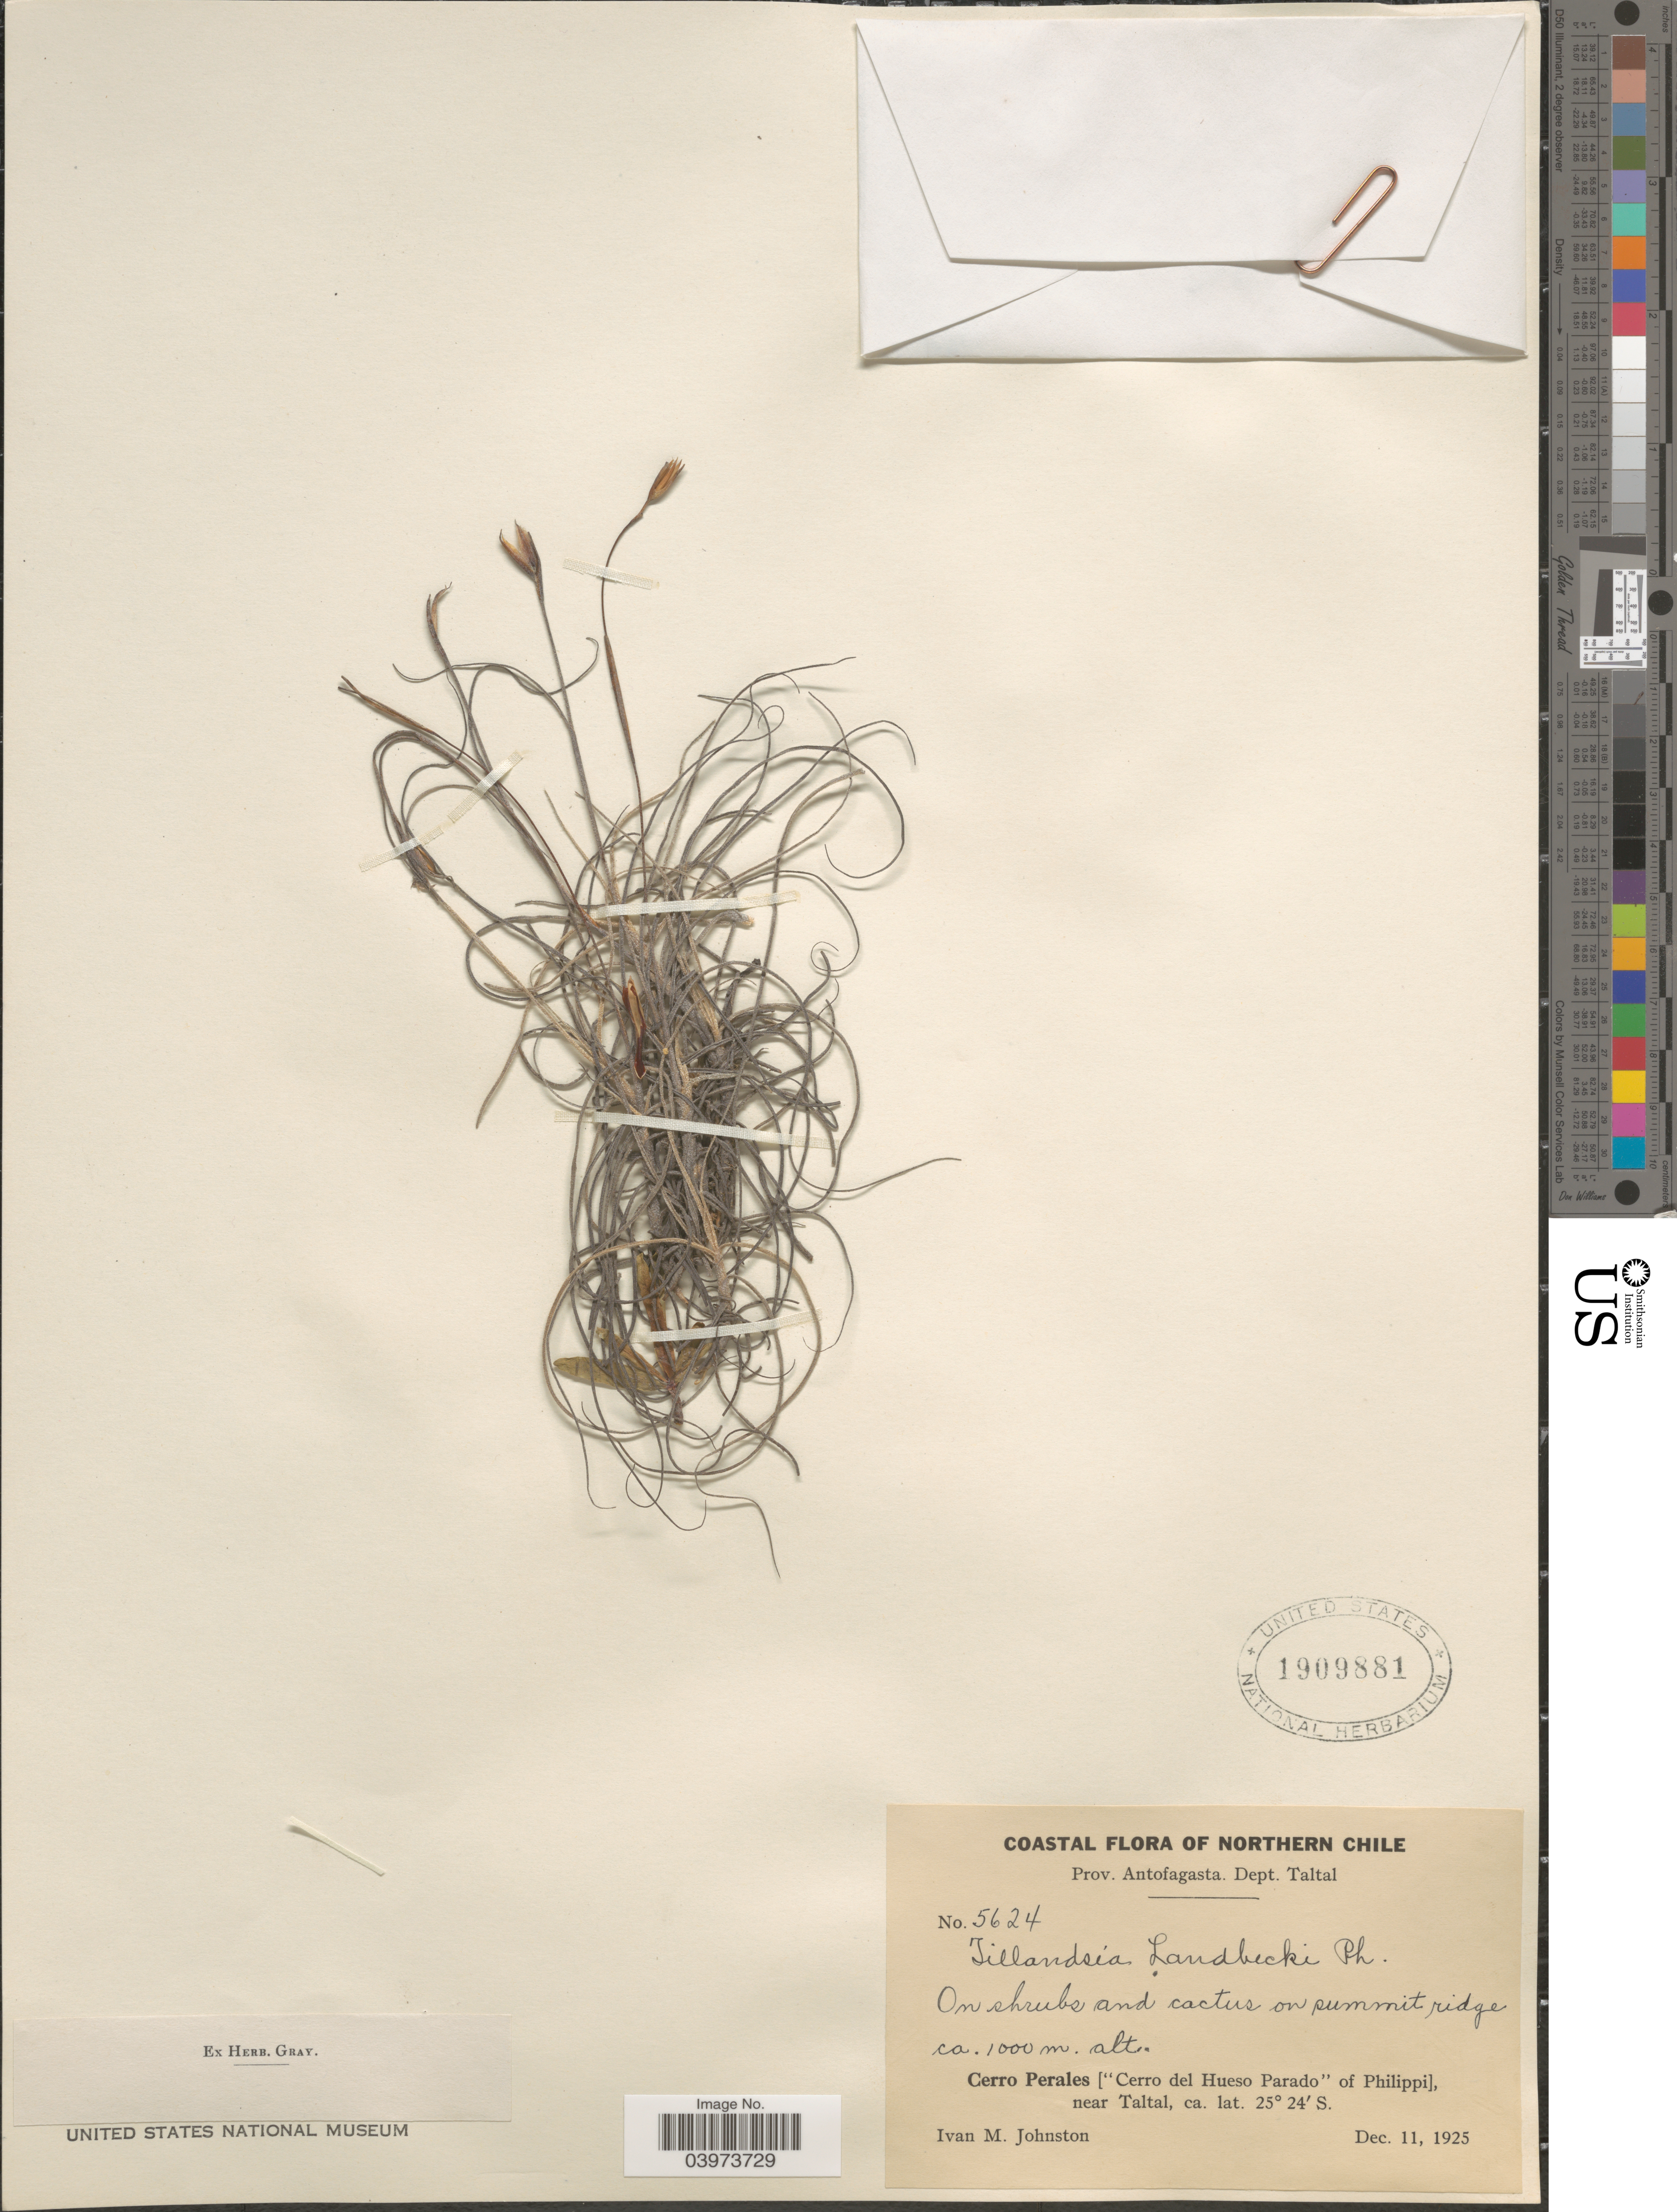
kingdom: Plantae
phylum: Tracheophyta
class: Liliopsida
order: Poales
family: Bromeliaceae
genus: Tillandsia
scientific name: Tillandsia landbeckii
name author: Phil.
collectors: I.M. Johnston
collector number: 5624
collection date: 1925-12-11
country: Chile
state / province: Antofagasta (II)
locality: Northern Chile. Dept. Taltal. Cerro Perales ["Cerro del Hueso Parado" of Philippi], near Taltal.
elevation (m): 1000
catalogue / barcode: US 1909881